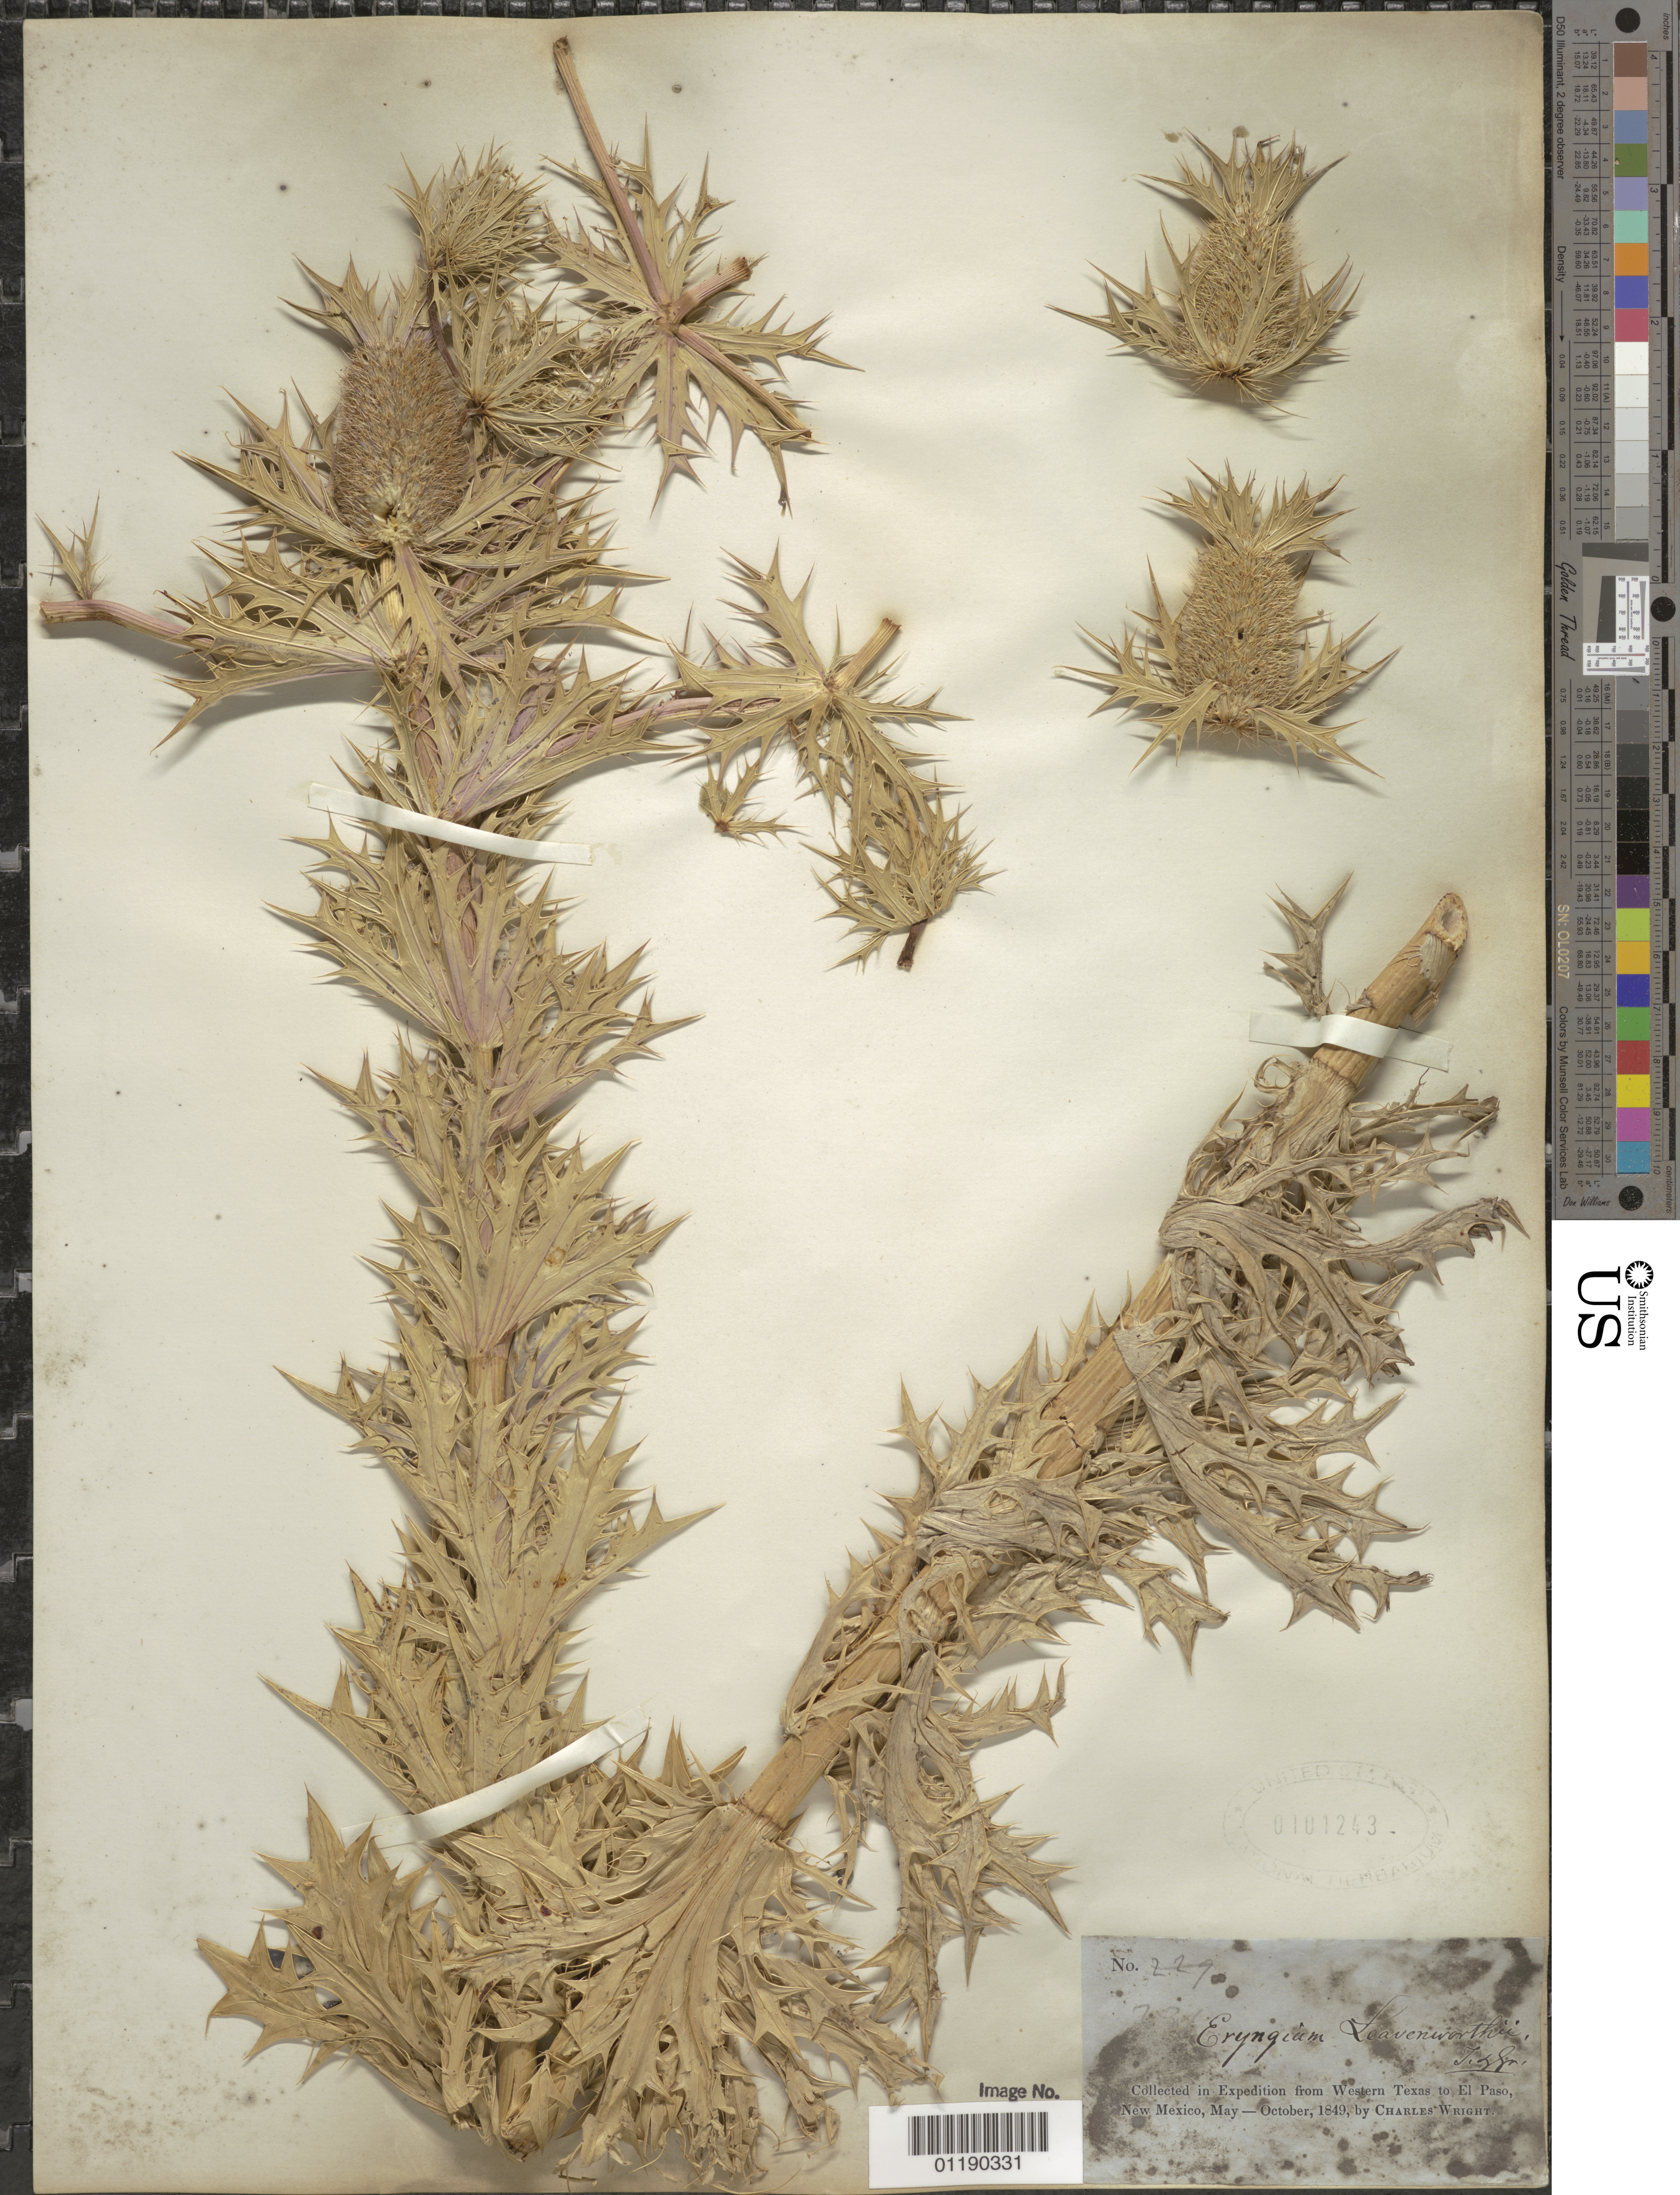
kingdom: Plantae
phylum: Tracheophyta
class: Magnoliopsida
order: Apiales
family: Apiaceae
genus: Eryngium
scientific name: Eryngium leavenworthii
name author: Torr. & A. Gray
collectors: C. Wright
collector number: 229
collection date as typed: May 1849 to -- Oct 1849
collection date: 1849-05/1849-10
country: United States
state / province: New Mexico / Texas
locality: from Western Texas to El Paso, New Mexico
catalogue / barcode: US 101243